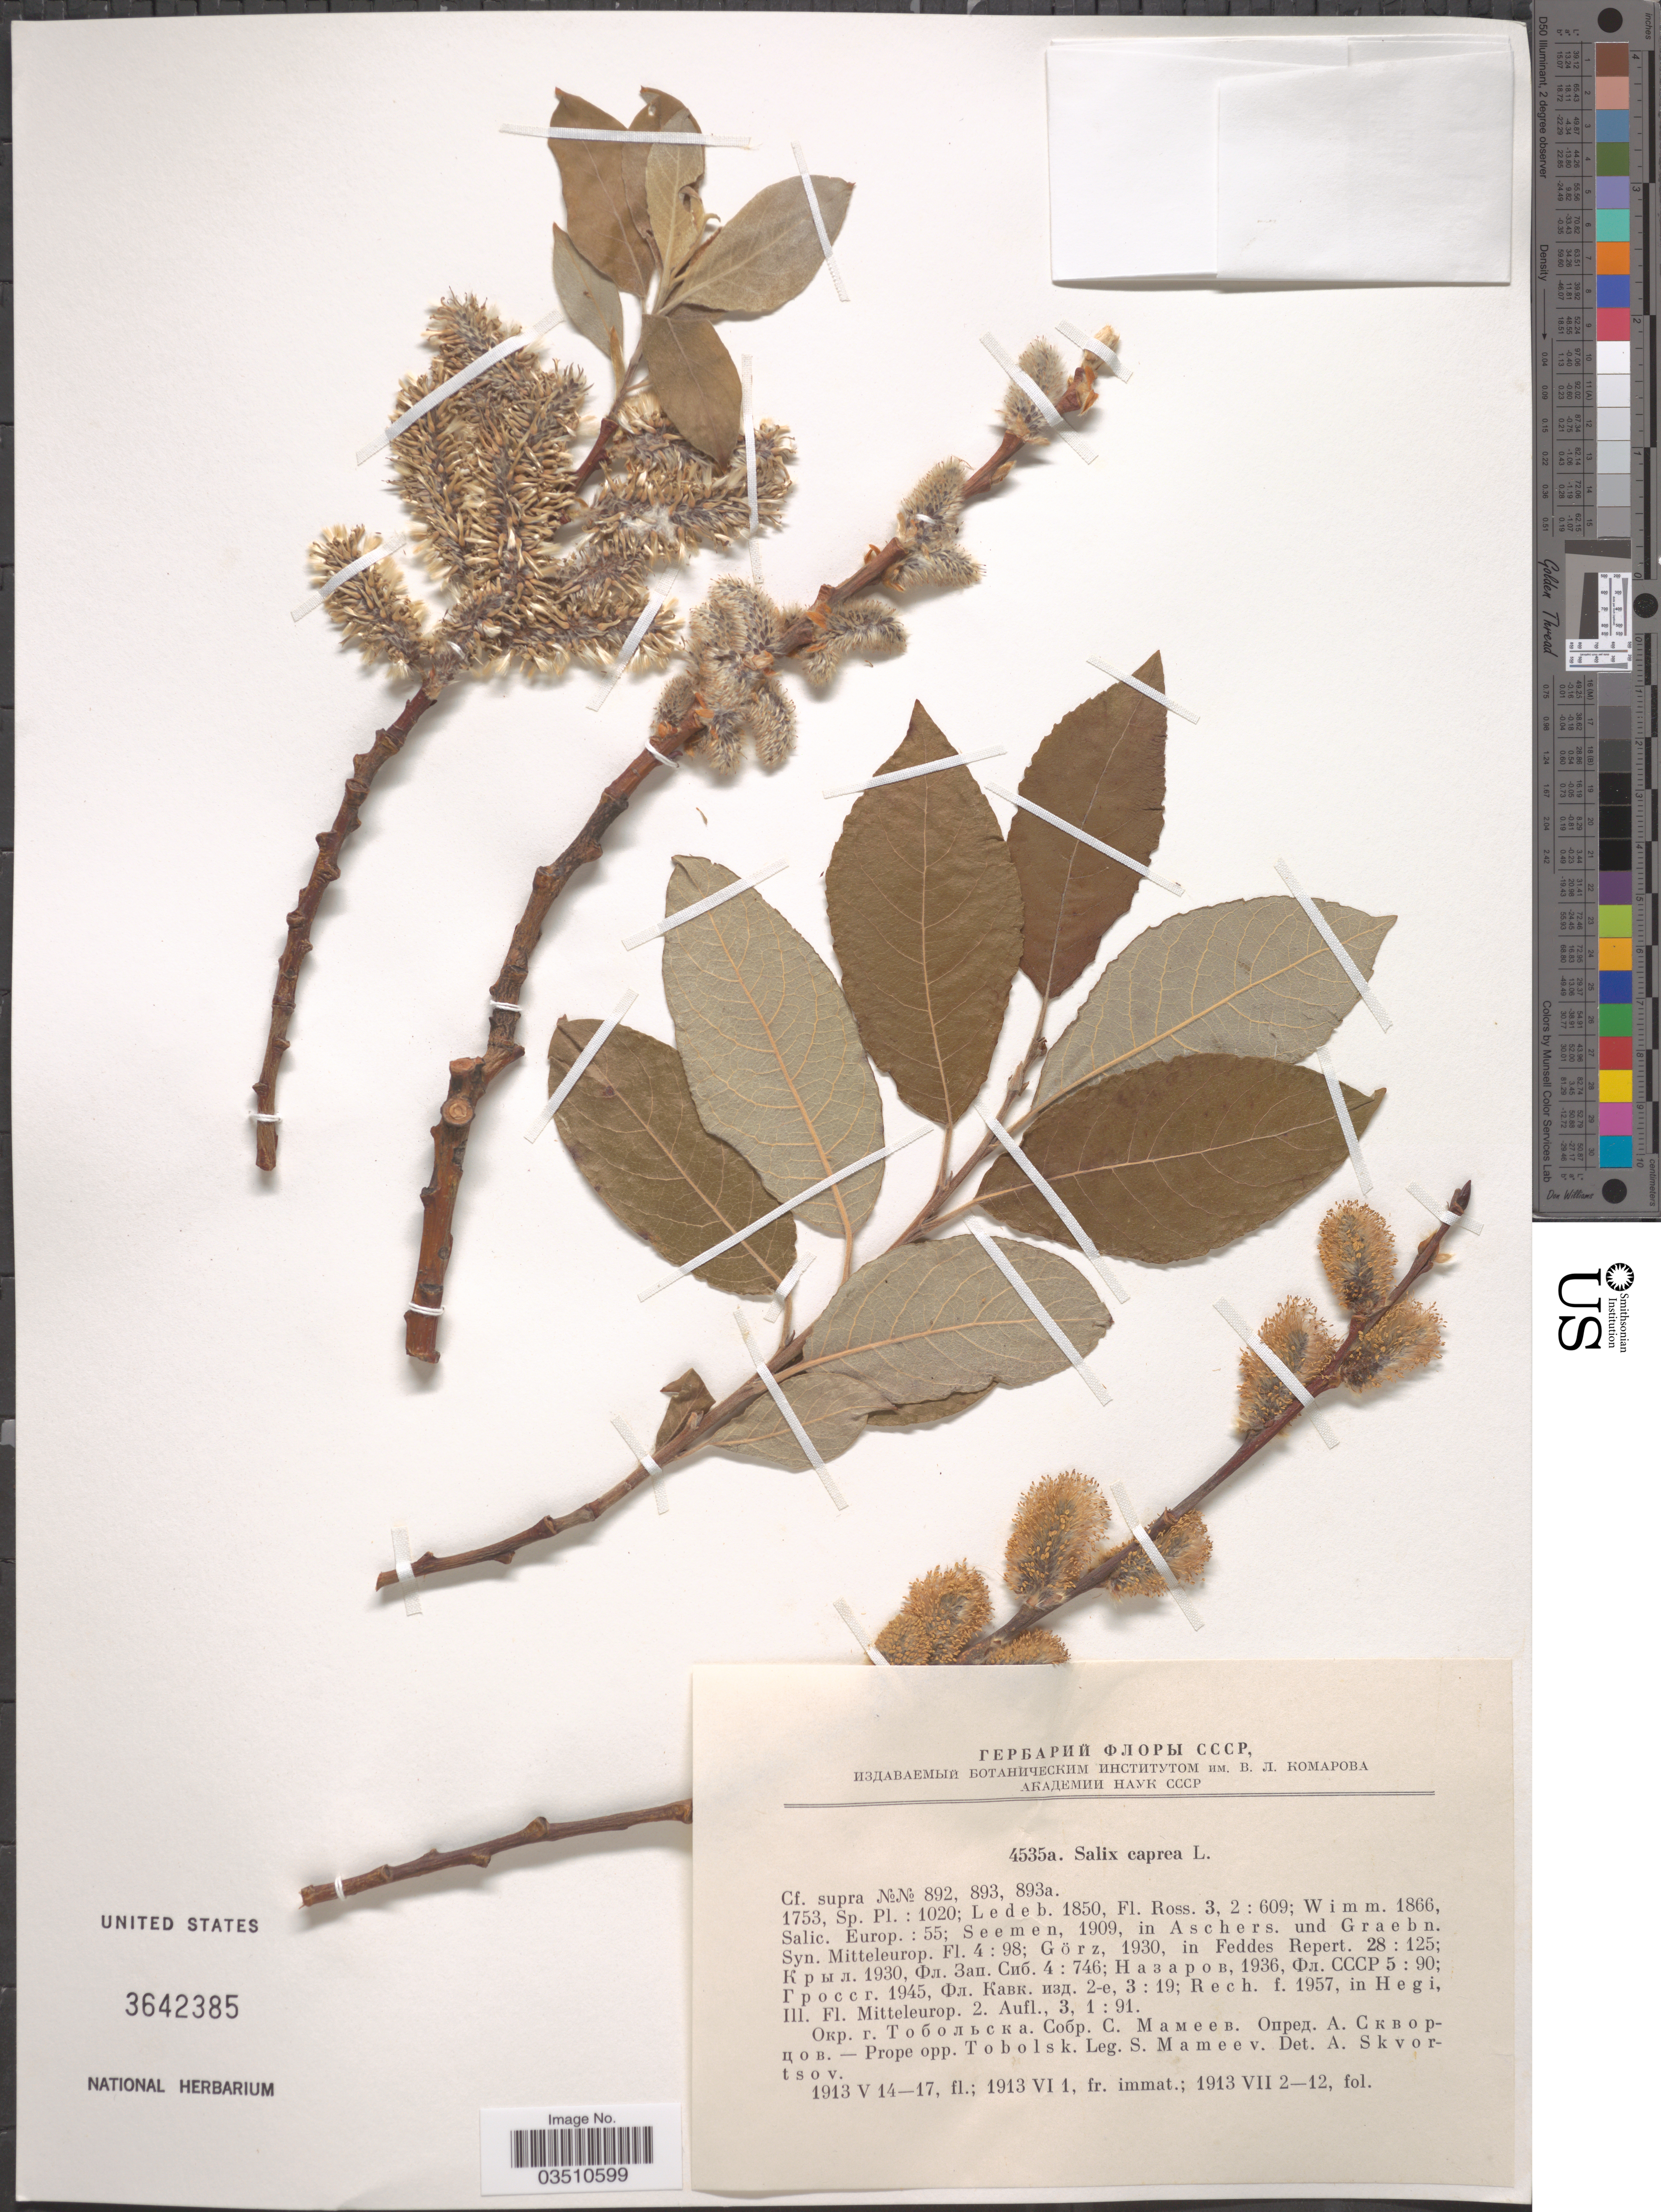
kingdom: Plantae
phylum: Tracheophyta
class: Magnoliopsida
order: Malpighiales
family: Salicaceae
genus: Salix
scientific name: Salix caprea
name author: L.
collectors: S. Mameev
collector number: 4535a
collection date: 1913-05-14/1913-06-01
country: Russian Federation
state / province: Tyumen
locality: Prope opp. Tobolsk.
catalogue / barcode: US 3642385